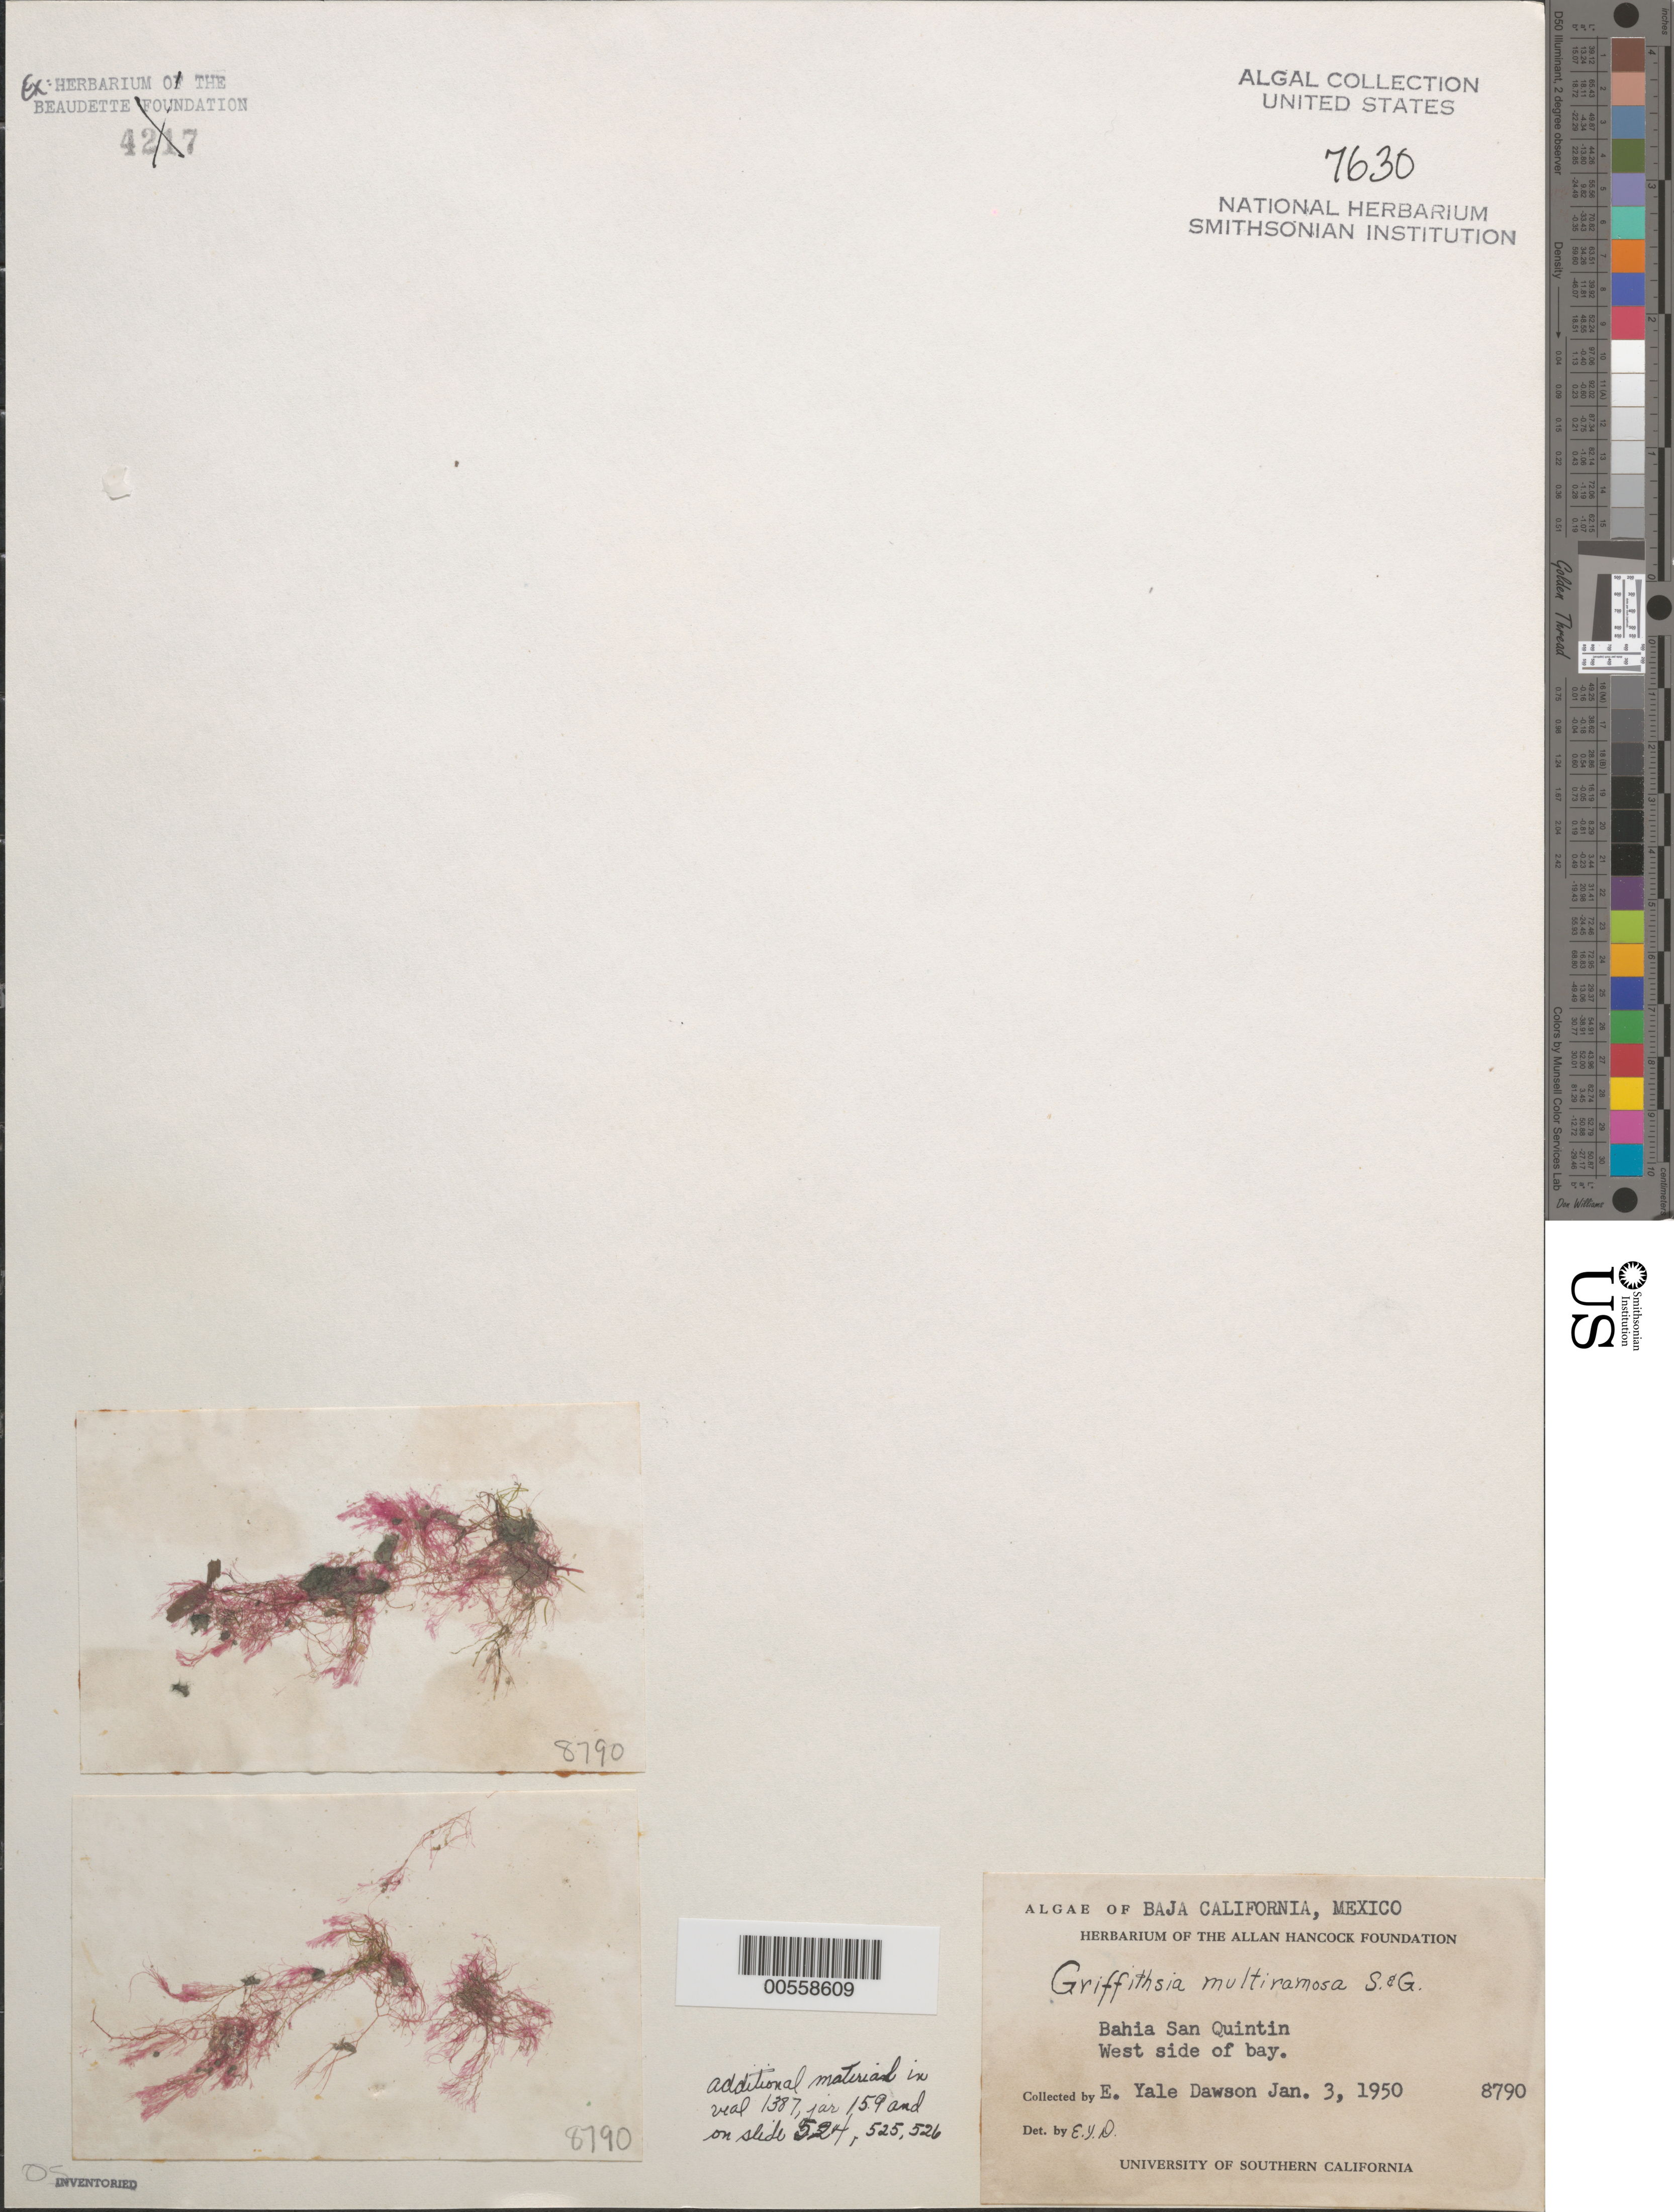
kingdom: Plantae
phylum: Rhodophyta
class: Florideophyceae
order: Ceramiales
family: Wrangeliaceae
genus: Anotrichium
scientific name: Anotrichium multiramosum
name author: (Setchell & N.L. Gardner) Baldock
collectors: E. Y. Dawson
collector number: EYD 8790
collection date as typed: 03 Jan 1950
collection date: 1950-01-03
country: Mexico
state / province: Baja California Norte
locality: Bahia San Quintin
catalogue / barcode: US 7630